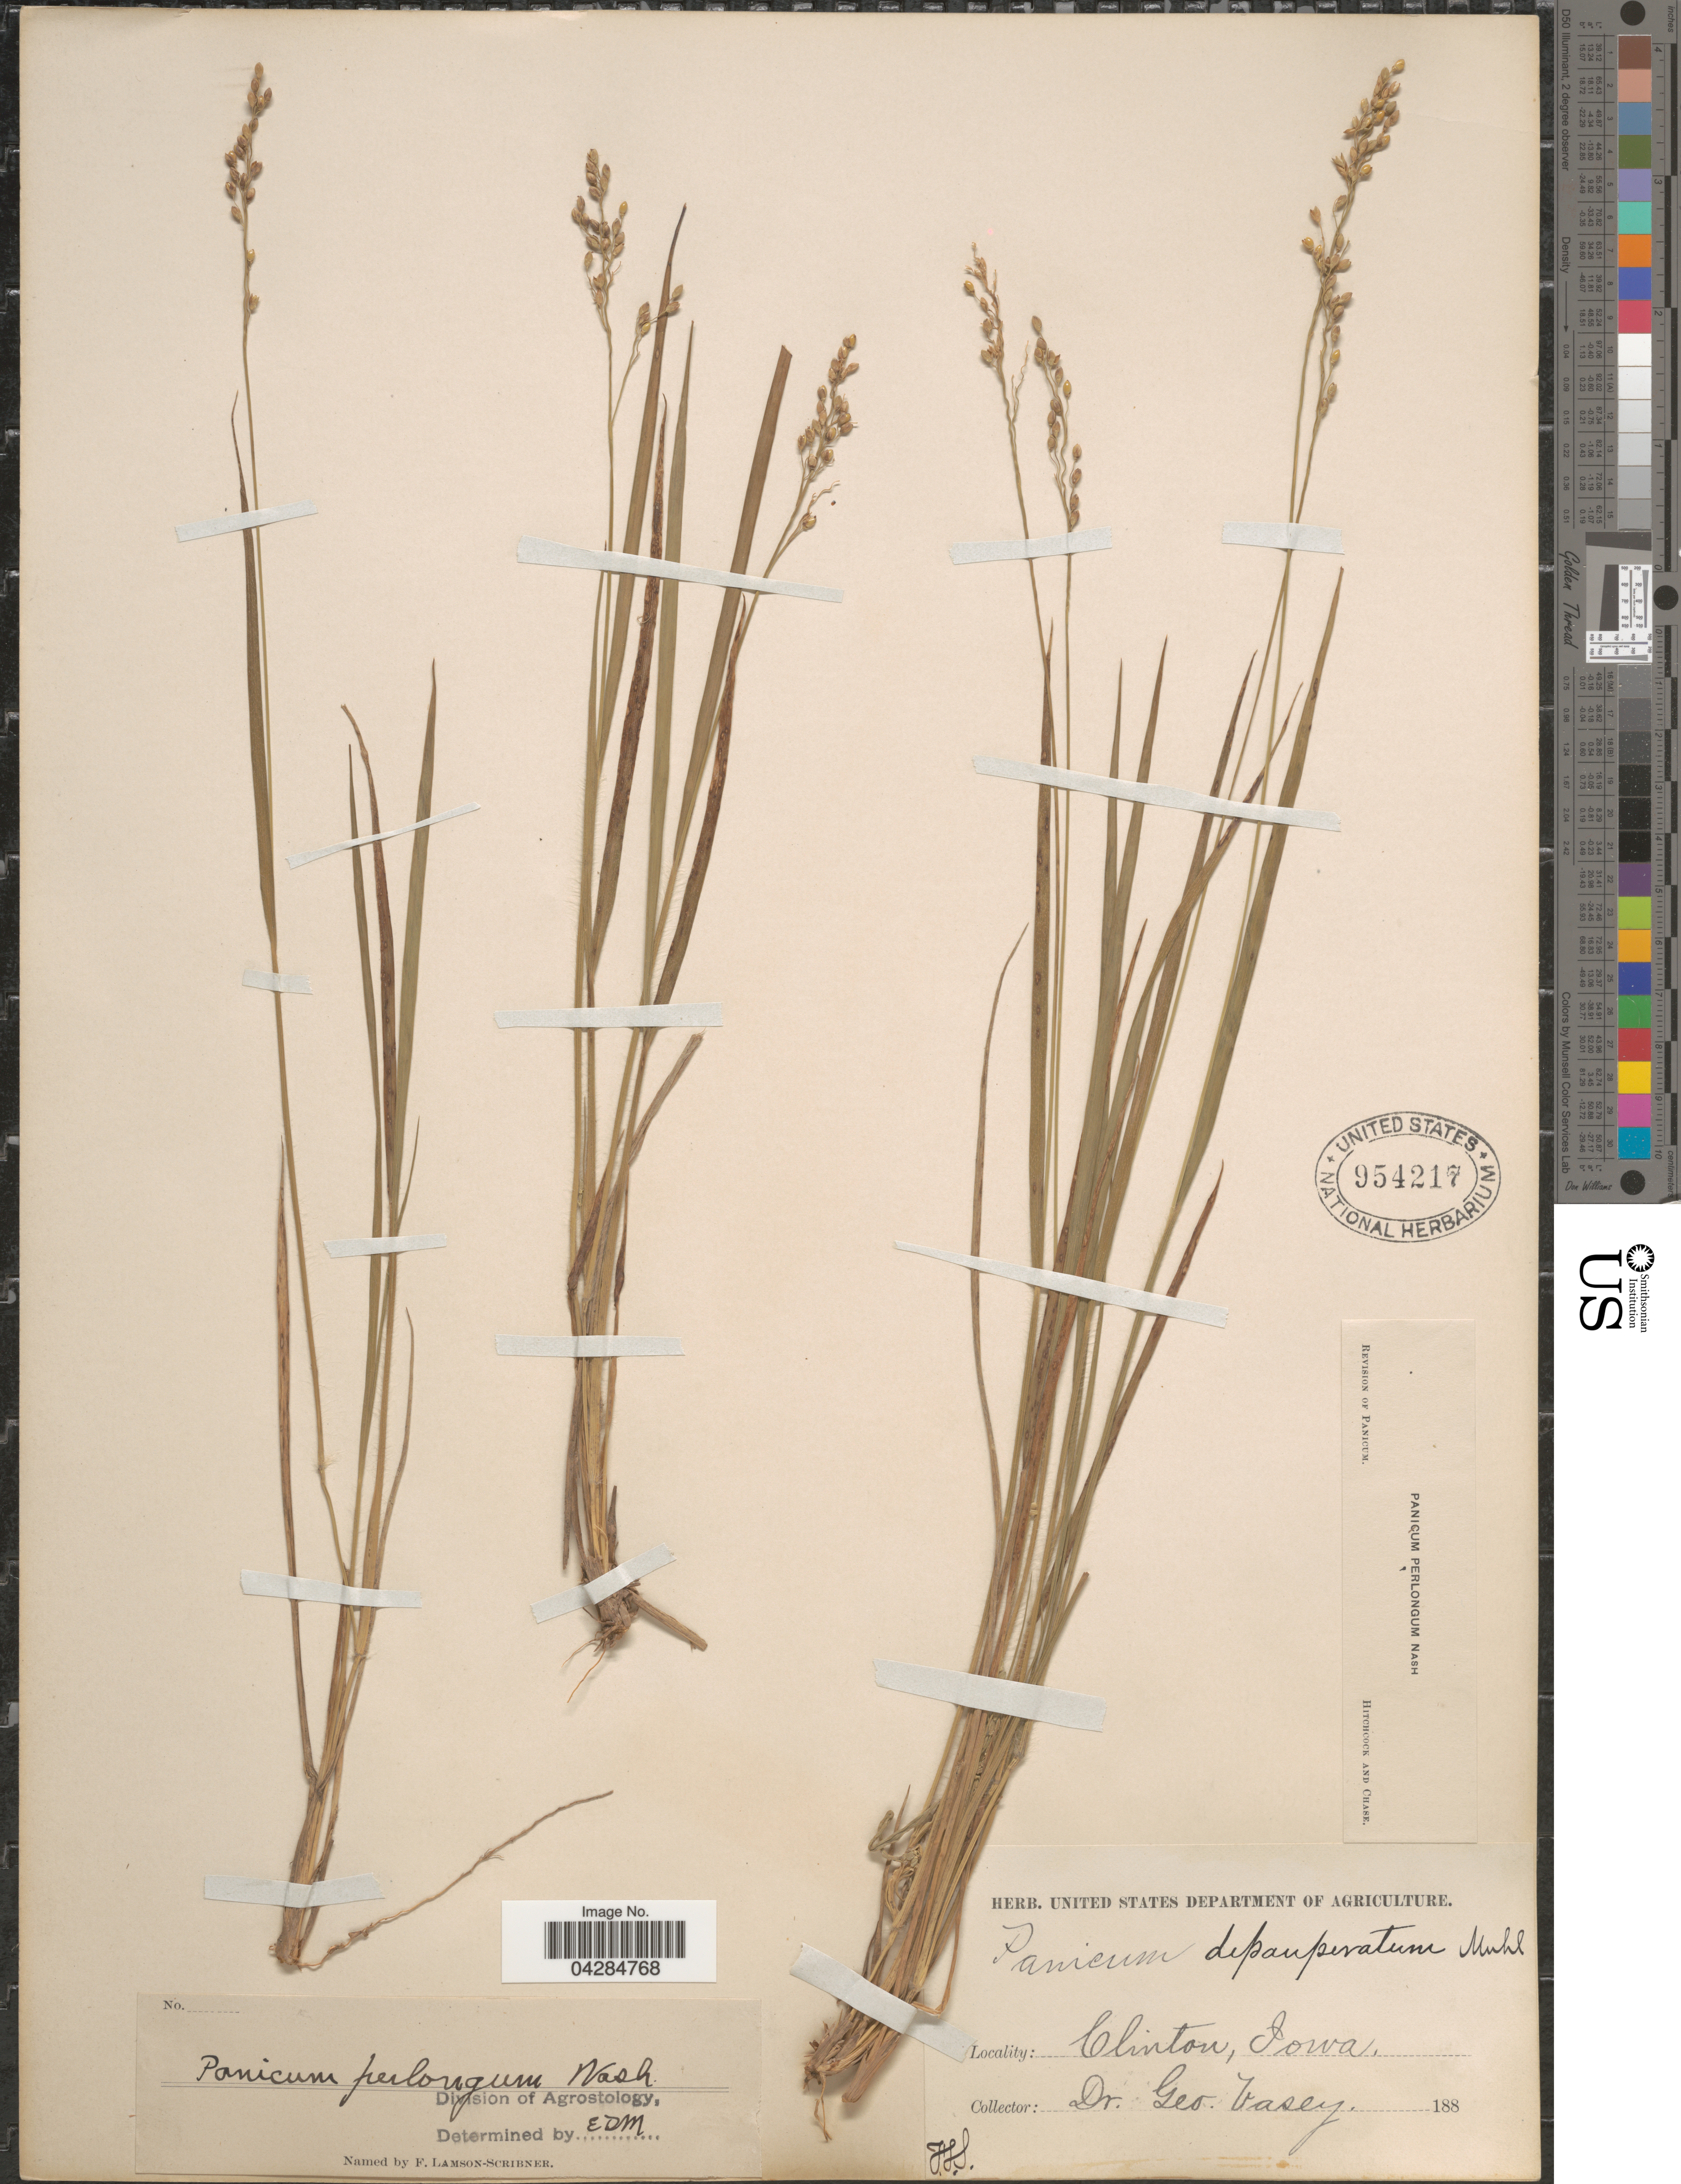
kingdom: Plantae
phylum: Tracheophyta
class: Liliopsida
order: Poales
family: Poaceae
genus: Dichanthelium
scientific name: Dichanthelium perlongum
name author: (Nash) Freckmann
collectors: G. Vasey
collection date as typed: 188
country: United States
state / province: Iowa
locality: Clinton.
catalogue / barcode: US 954217